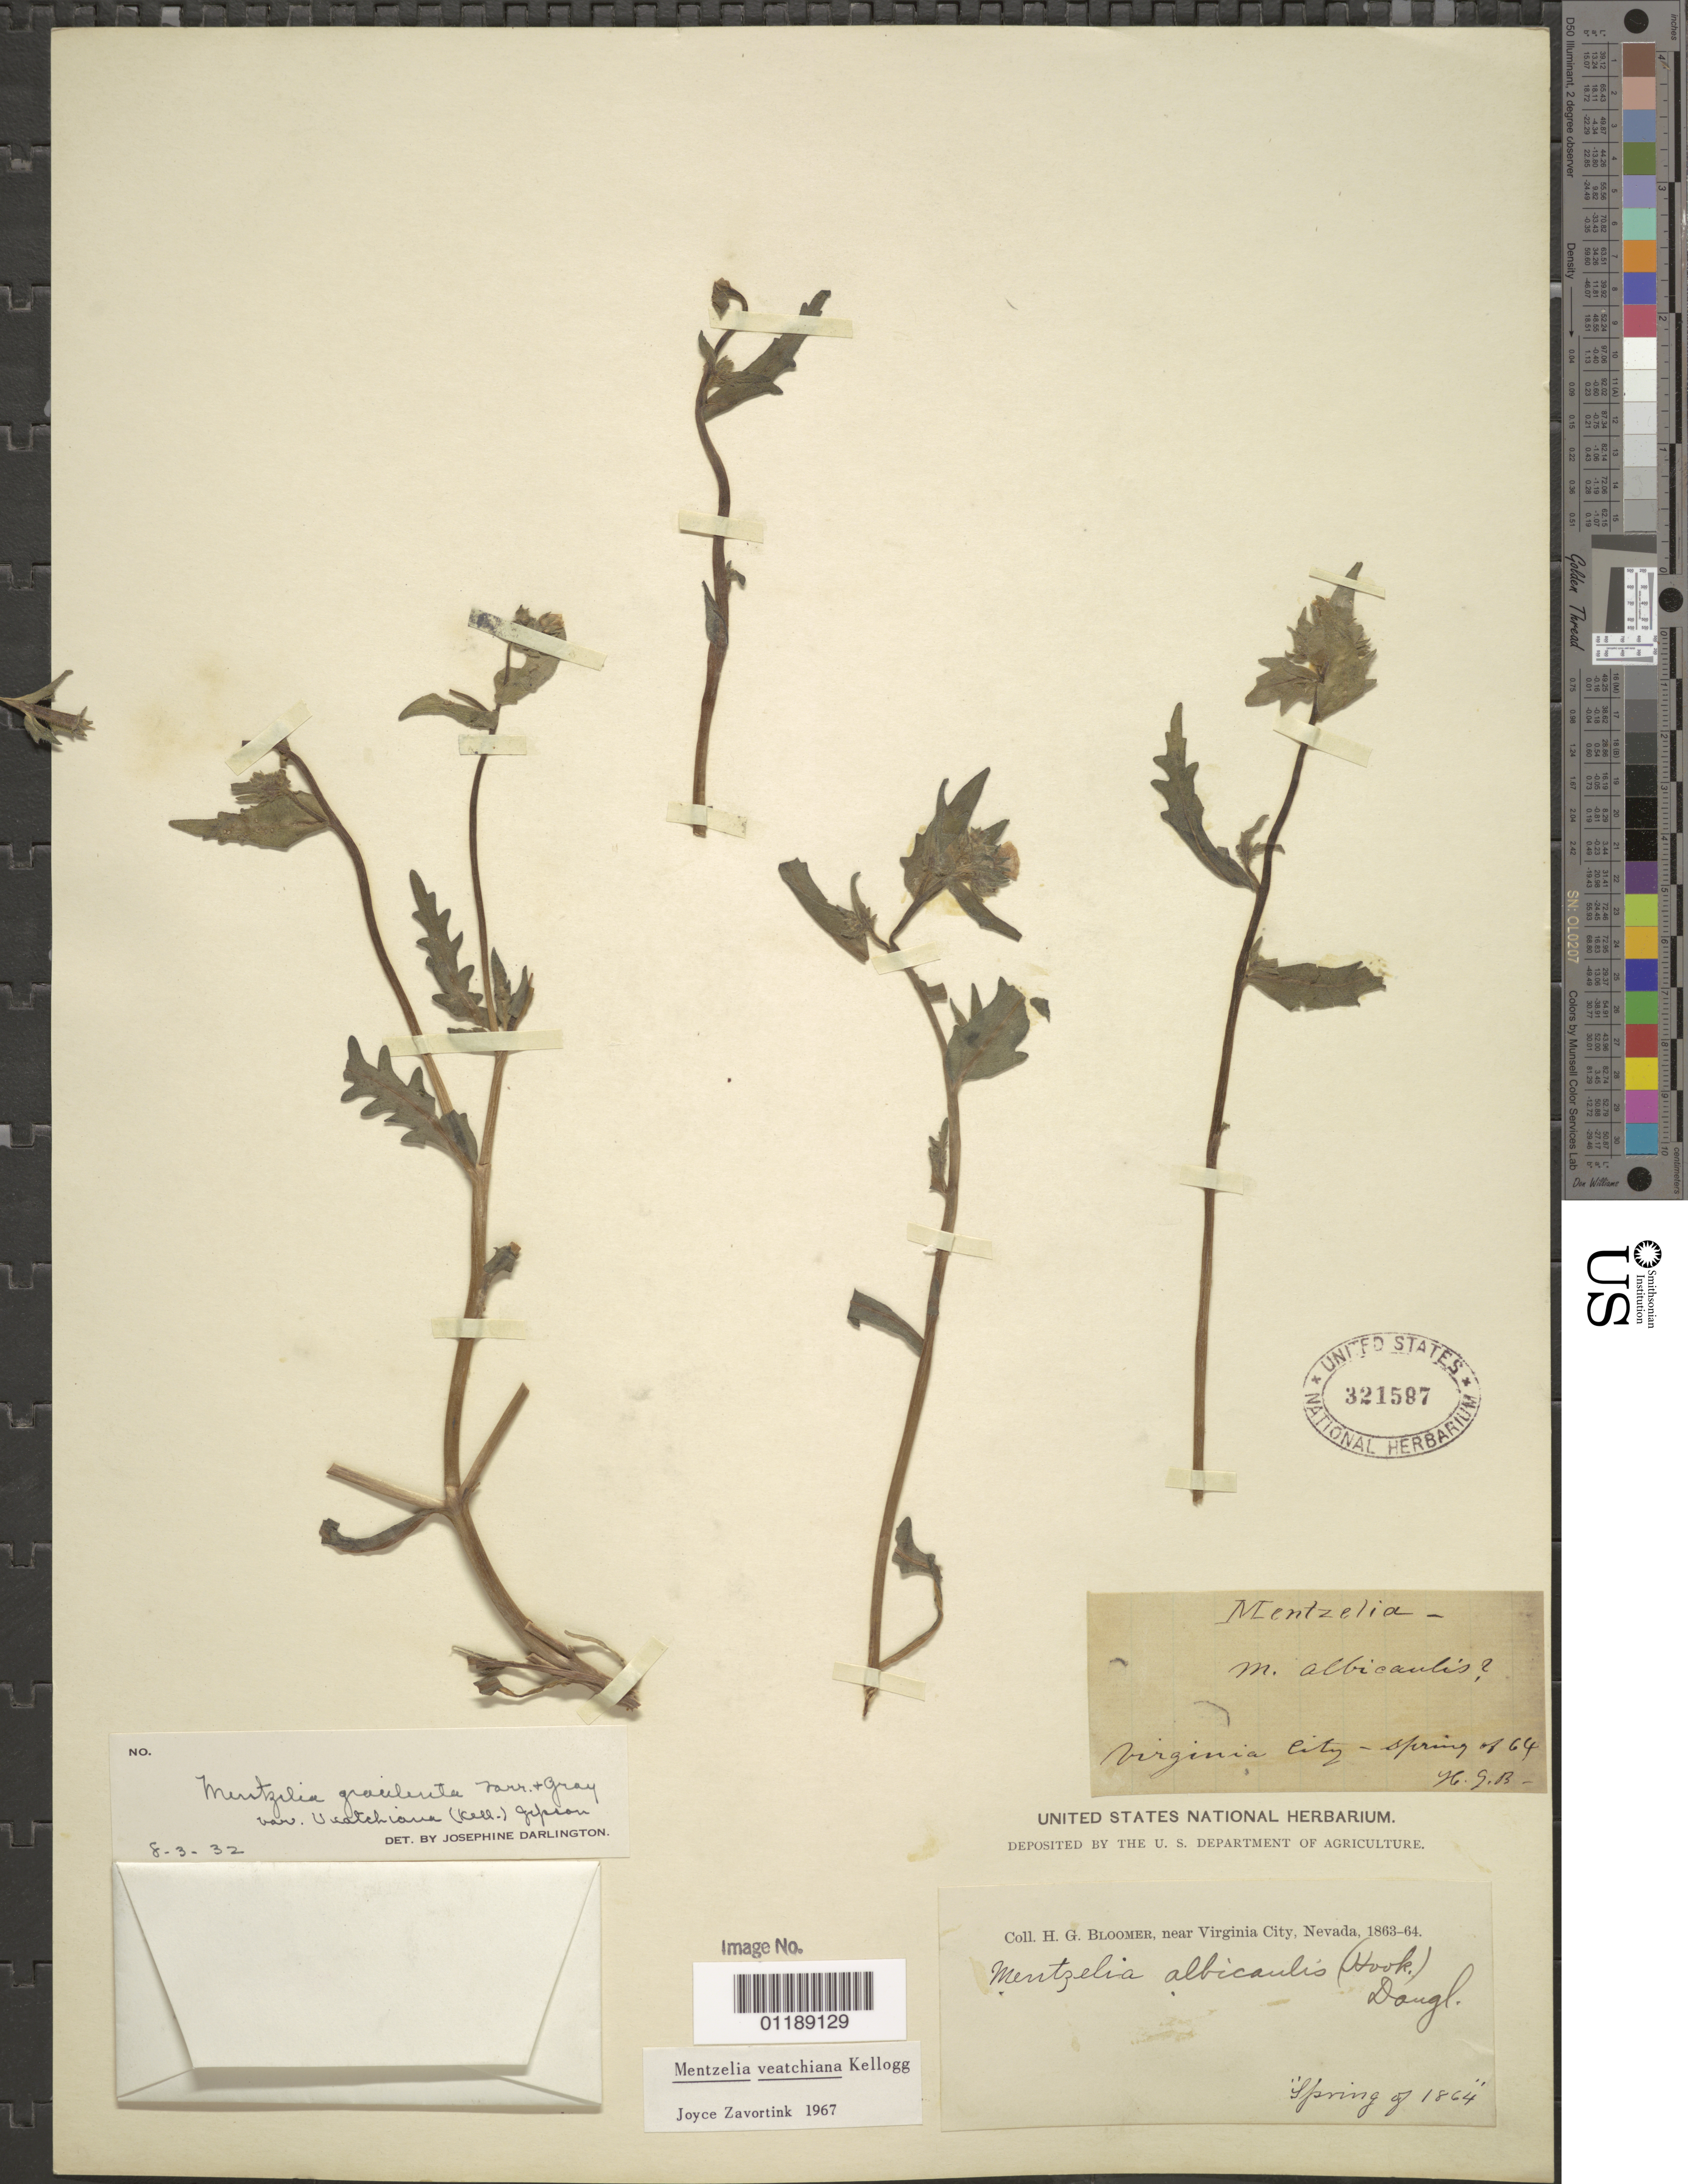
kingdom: Plantae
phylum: Tracheophyta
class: Magnoliopsida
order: Cornales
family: Loasaceae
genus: Mentzelia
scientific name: Mentzelia veatchiana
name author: Kellogg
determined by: Zavortink, J. E.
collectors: H. Bloomer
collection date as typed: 1864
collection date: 1864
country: United States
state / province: Nevada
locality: near Virginia City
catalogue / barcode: US 321587